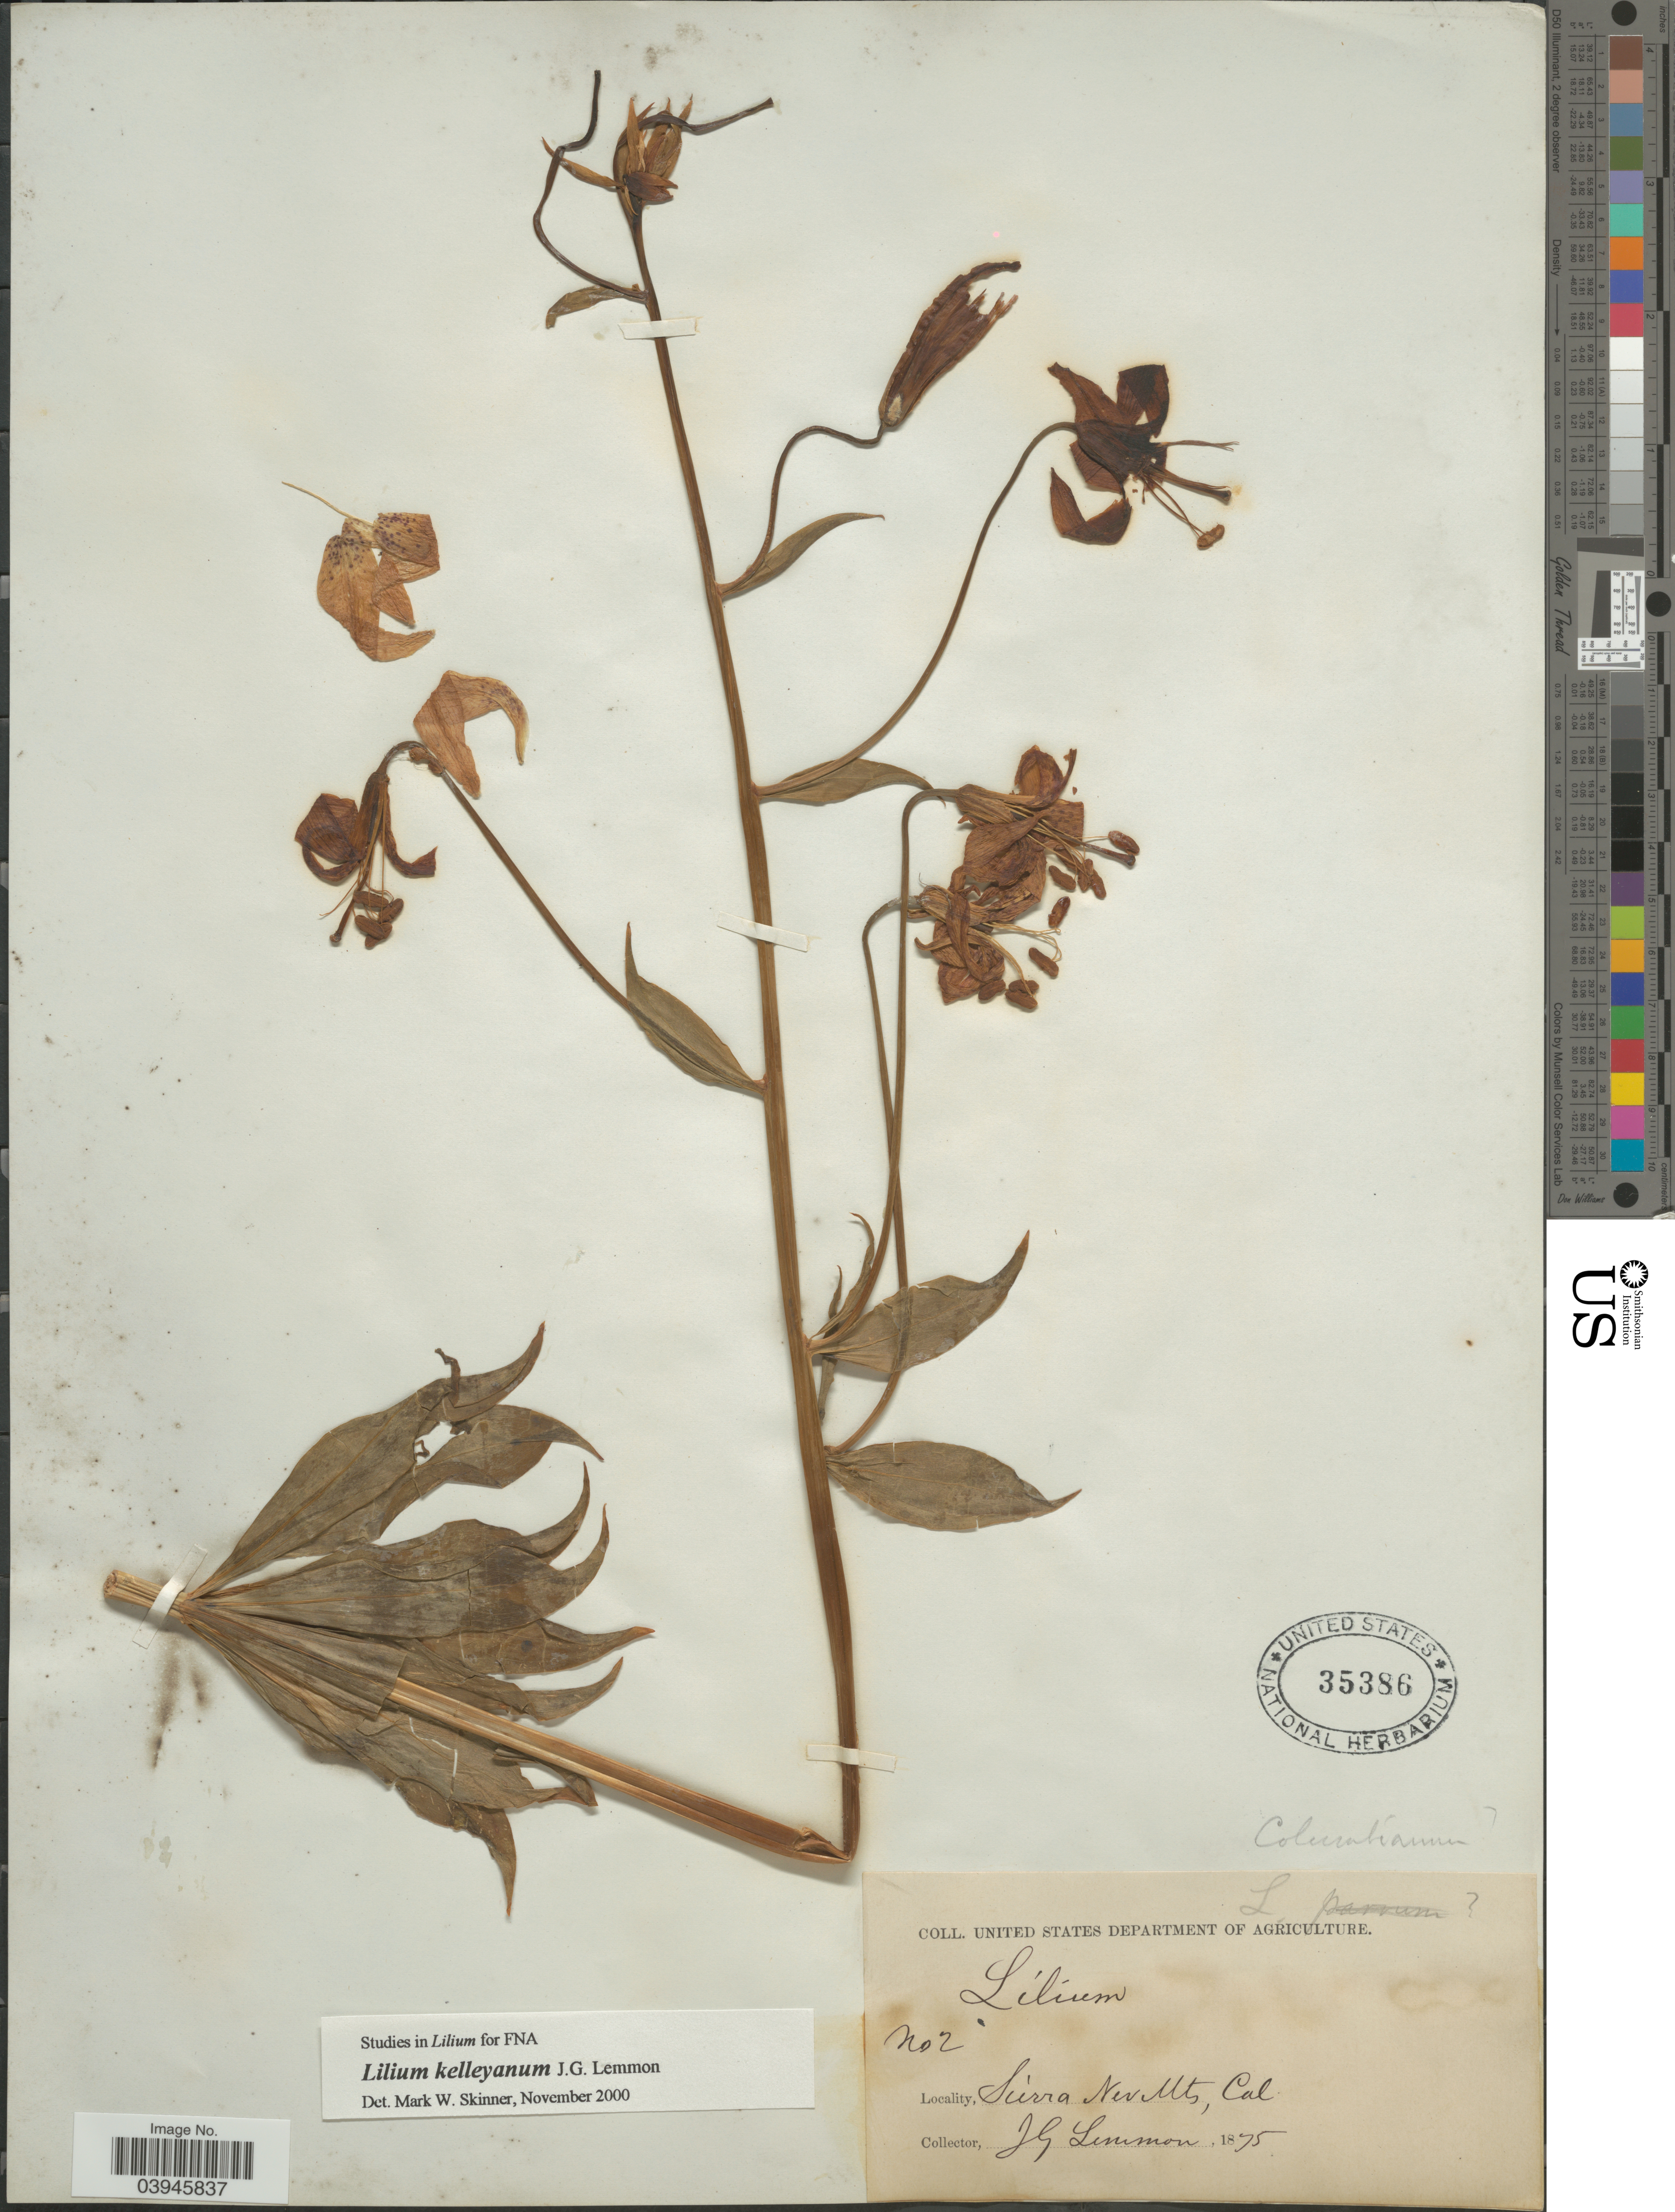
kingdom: Plantae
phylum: Tracheophyta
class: Liliopsida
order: Liliales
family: Liliaceae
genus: Lilium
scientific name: Lilium kelleyanum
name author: Lemmon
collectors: J. Lemmon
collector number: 2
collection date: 1875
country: United States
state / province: California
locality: Sierra Nev Mts.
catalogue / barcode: US 35386